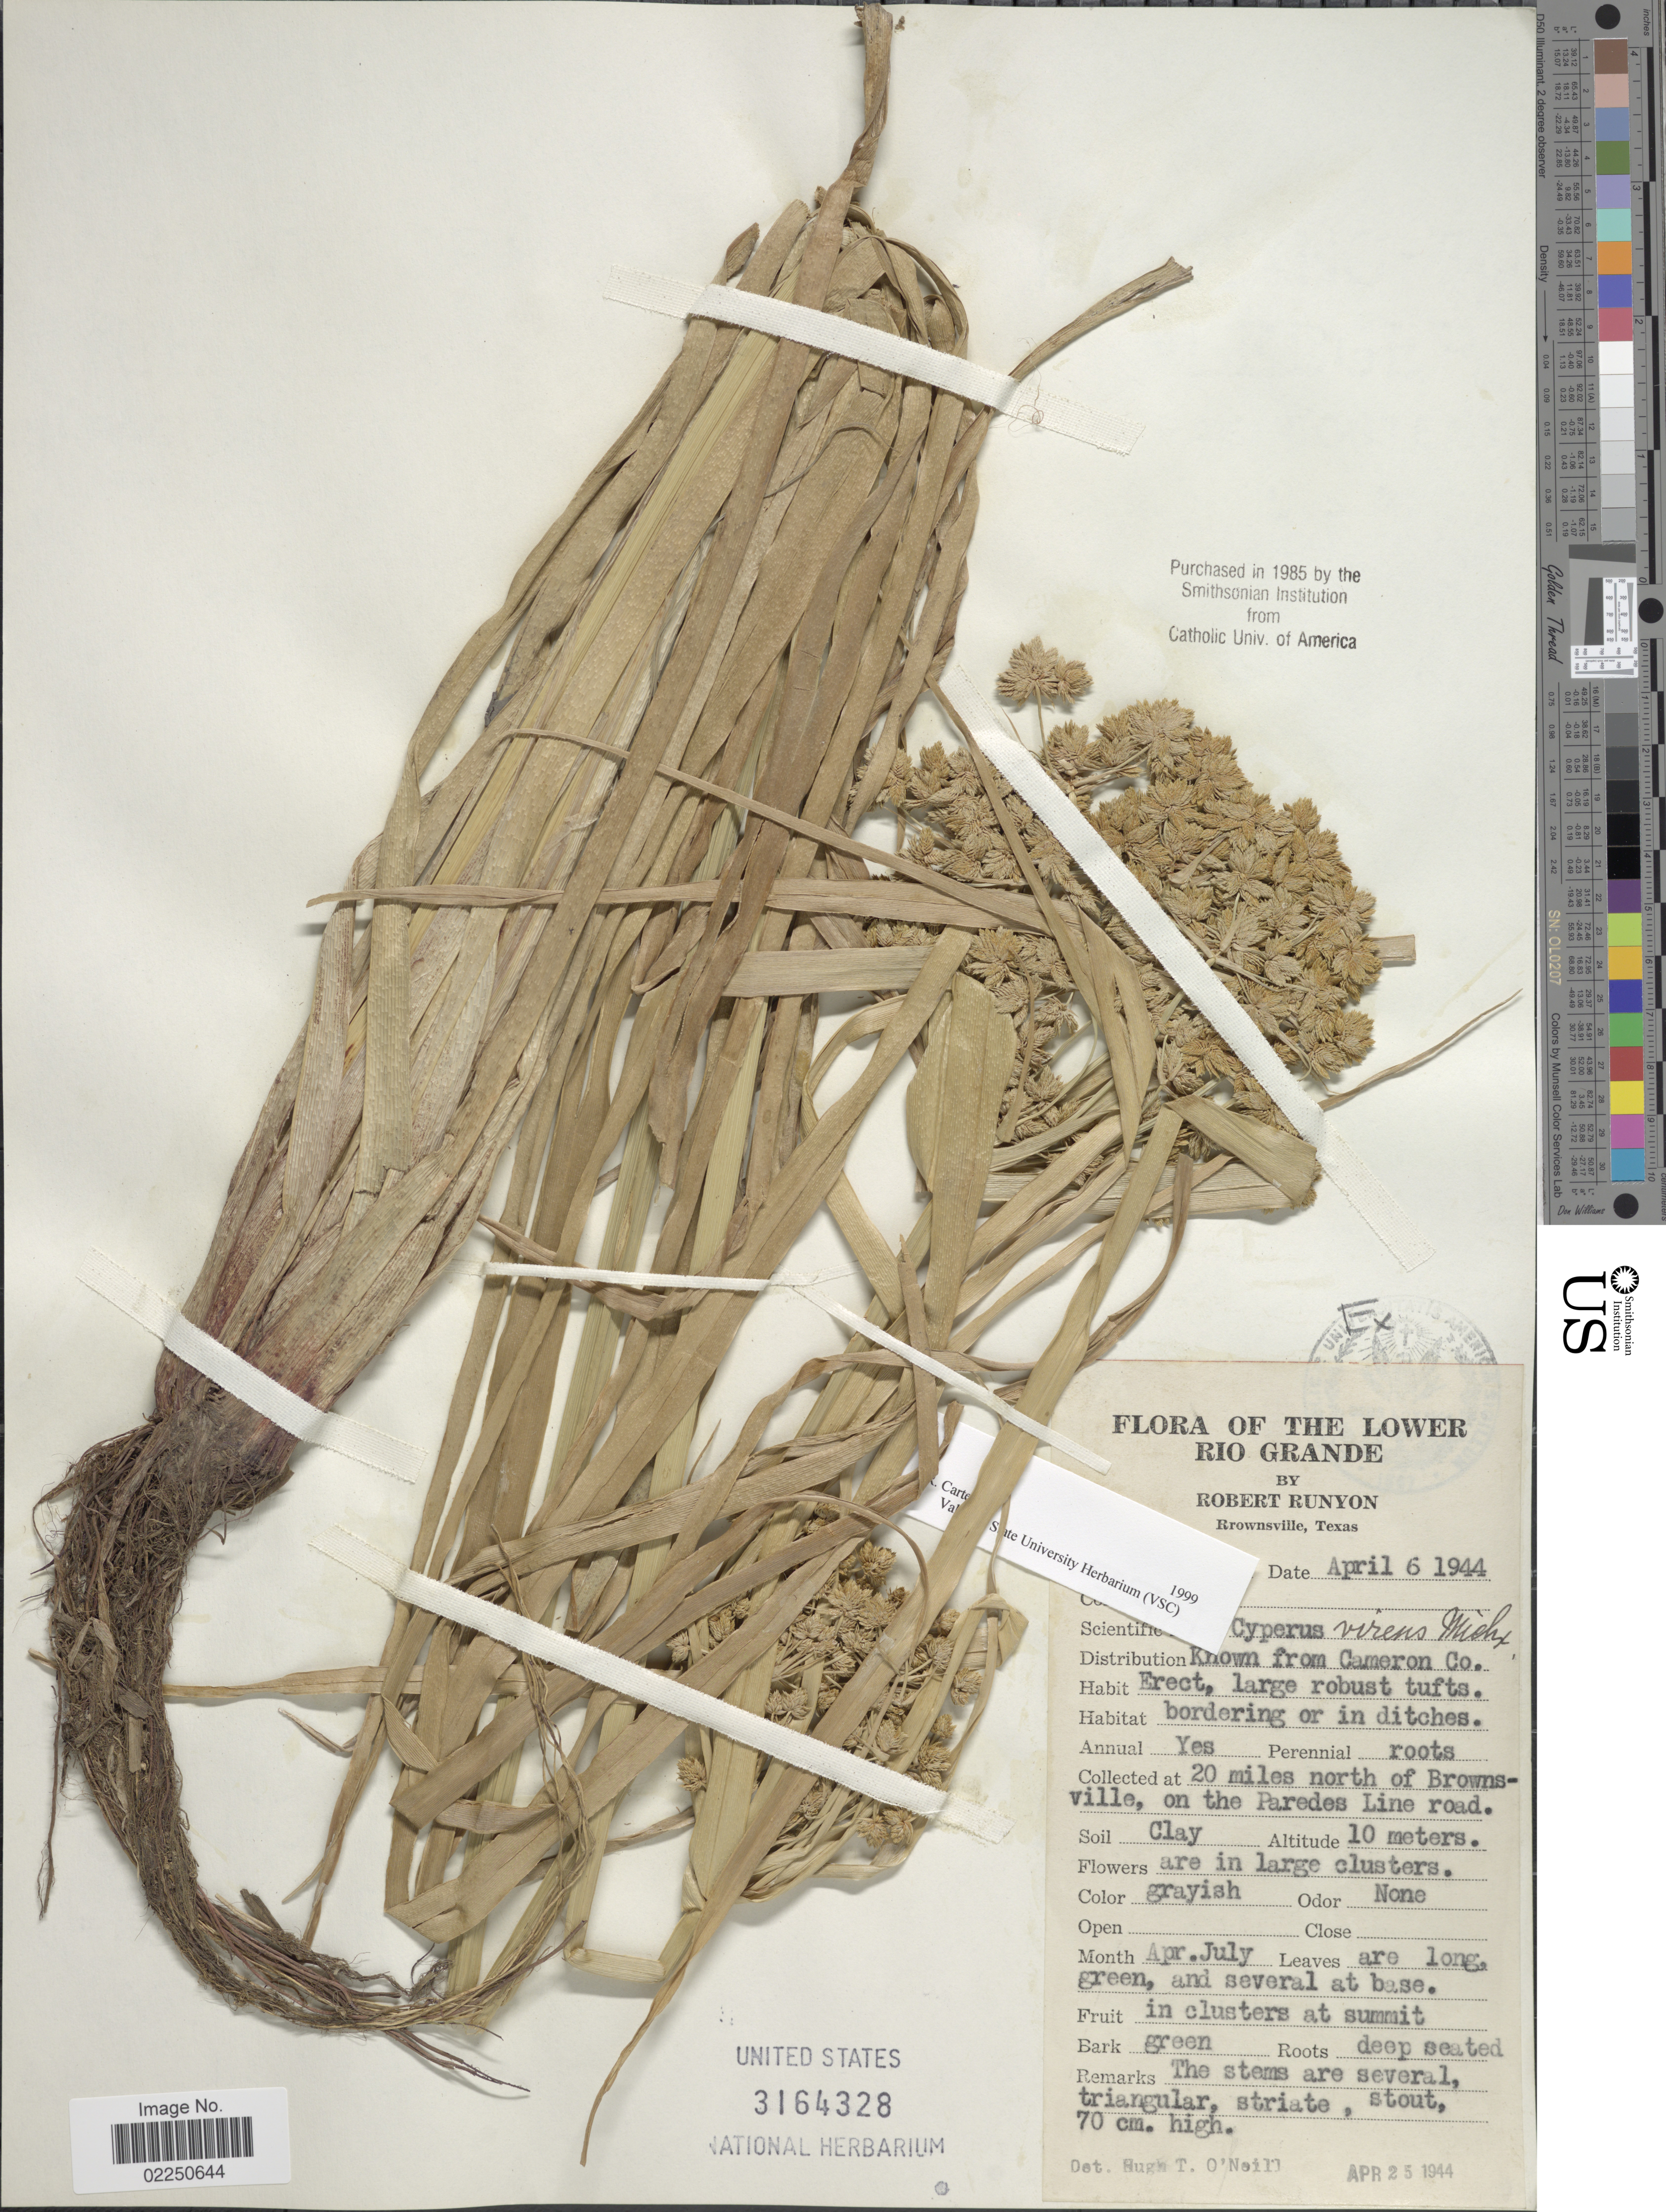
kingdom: Plantae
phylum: Tracheophyta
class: Liliopsida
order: Poales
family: Cyperaceae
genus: Cyperus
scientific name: Cyperus virens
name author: Michx.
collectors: R. Runyon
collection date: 1944-04-06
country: United States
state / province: Texas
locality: The Lower Rio Grande. 20 miles north of Brownsville, on the Paredes Line Road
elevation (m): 10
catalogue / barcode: US 3164328